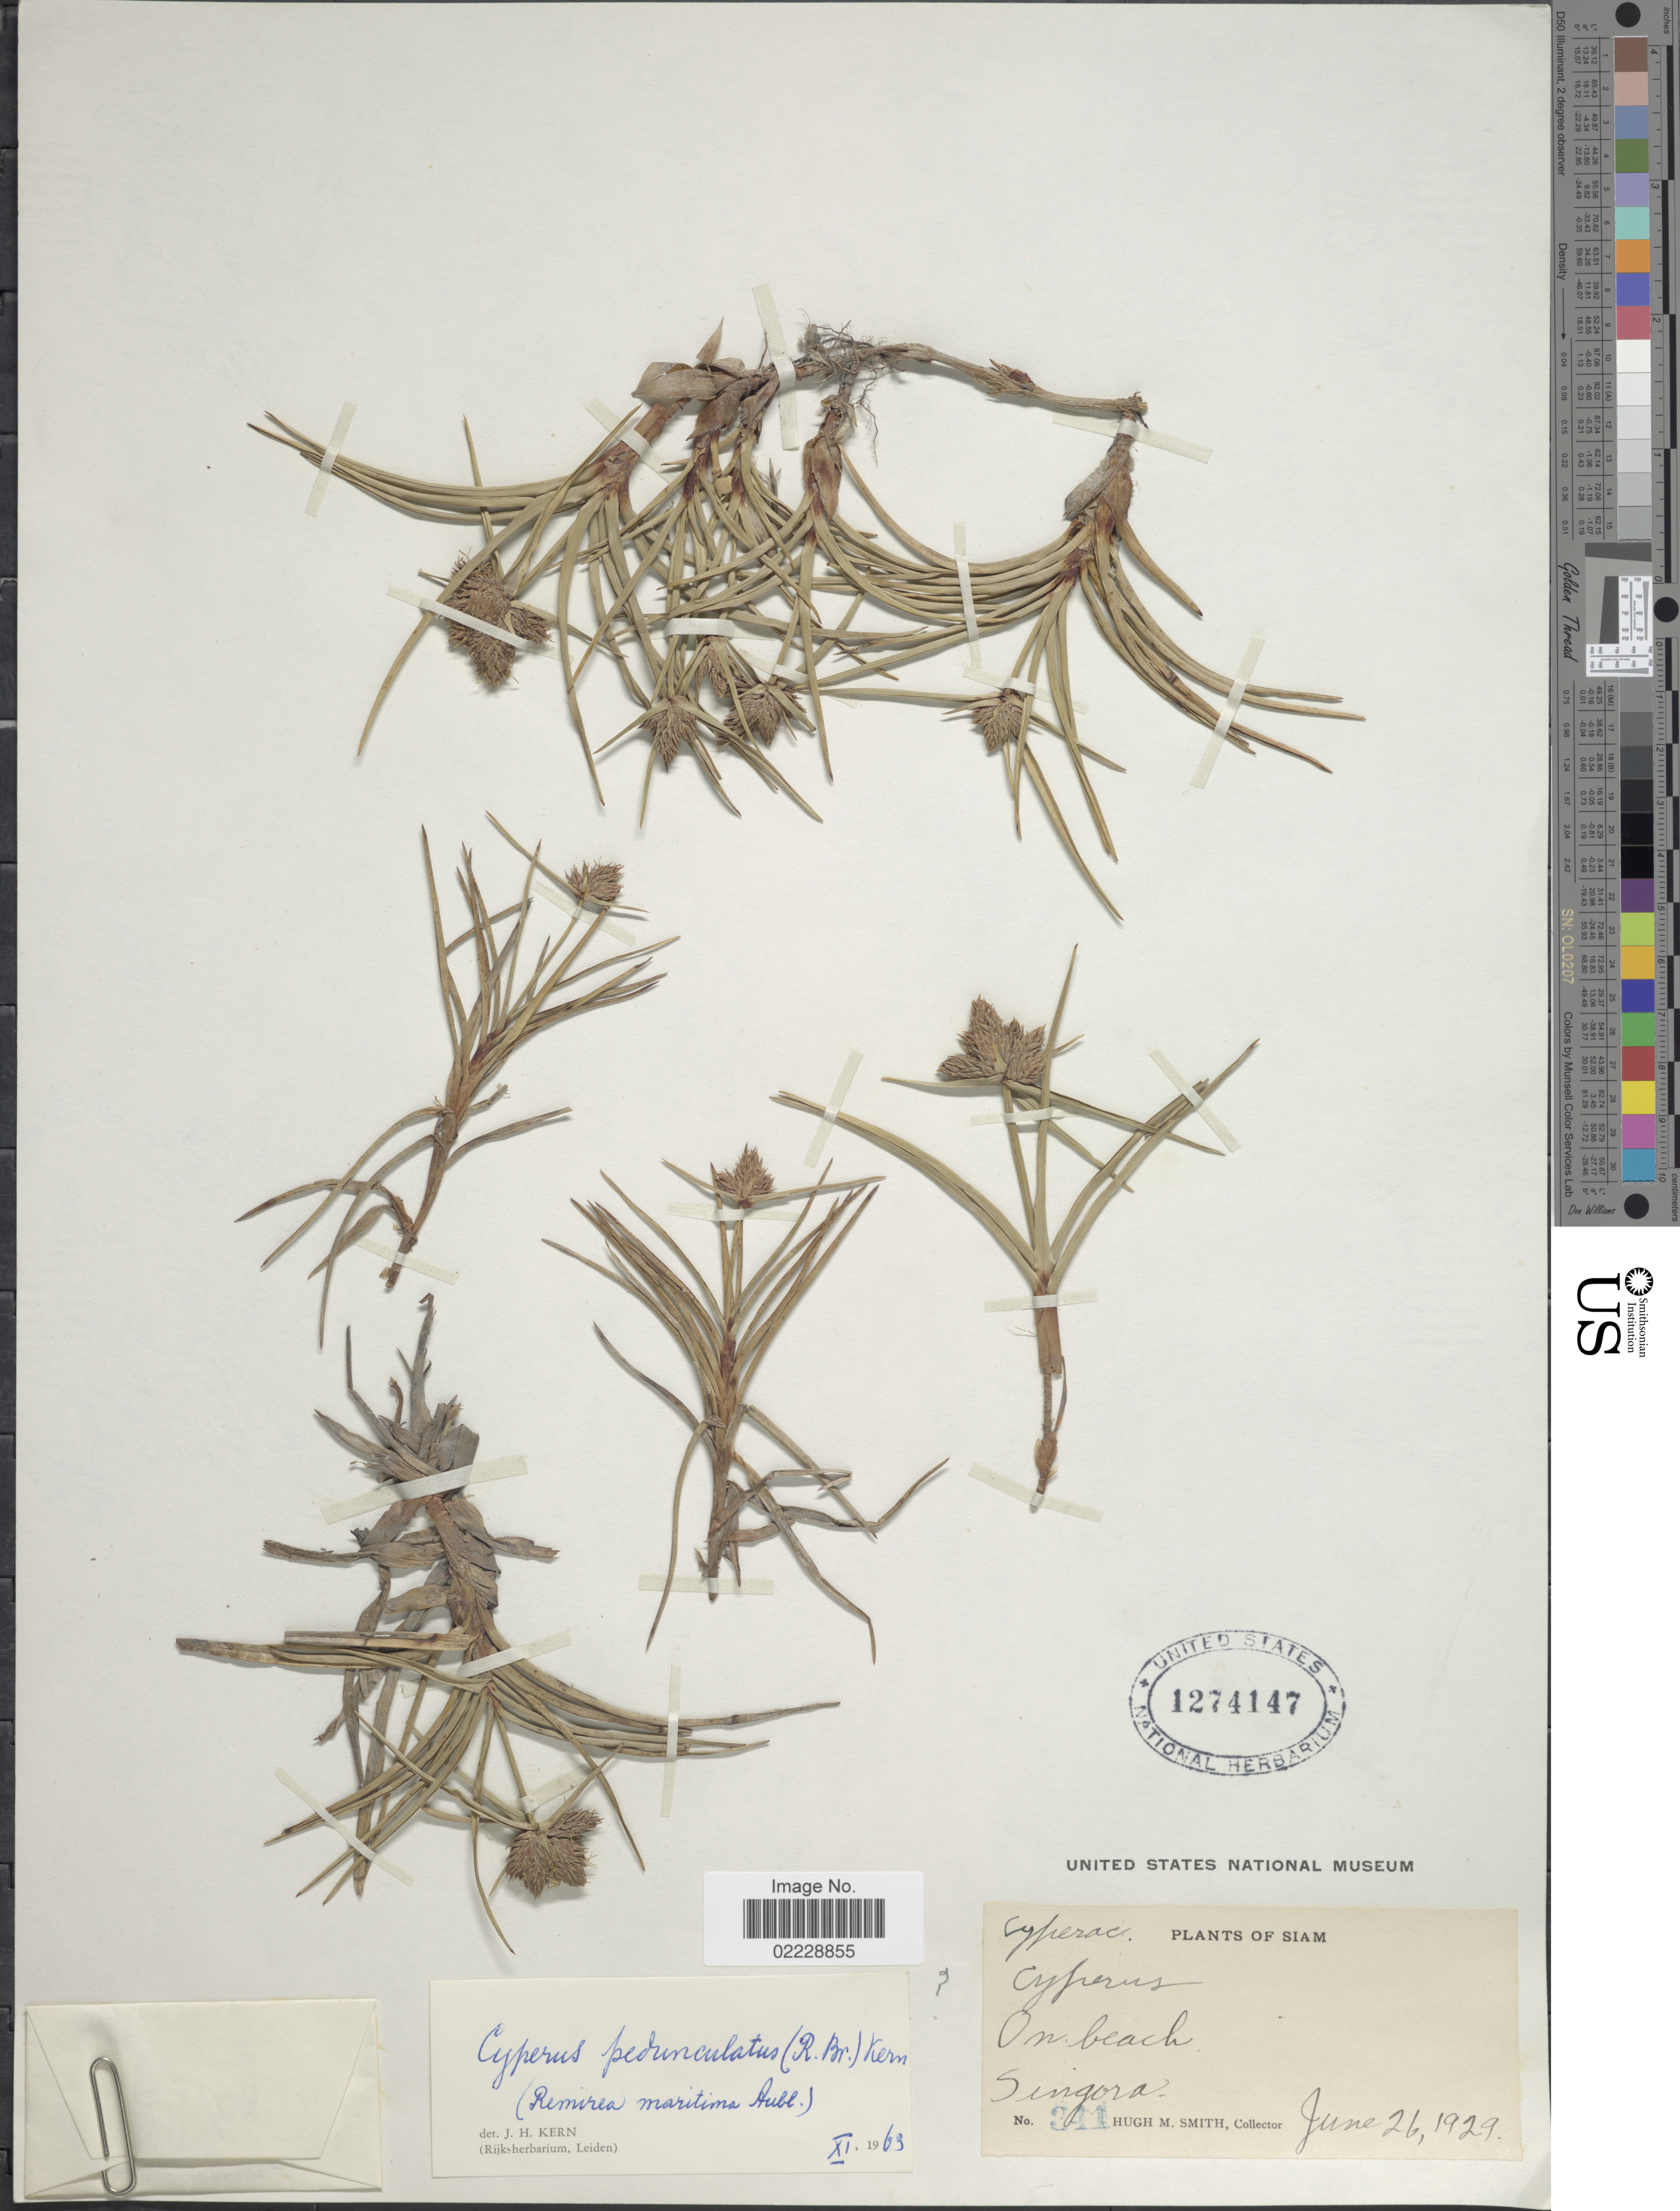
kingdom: Plantae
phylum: Tracheophyta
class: Liliopsida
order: Poales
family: Cyperaceae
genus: Cyperus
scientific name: Cyperus pedunculatus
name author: (R. Br.) J. Kern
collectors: H. M. Smith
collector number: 341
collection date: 1929-06-26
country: Thailand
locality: Siam, Singora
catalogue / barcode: US 1274147